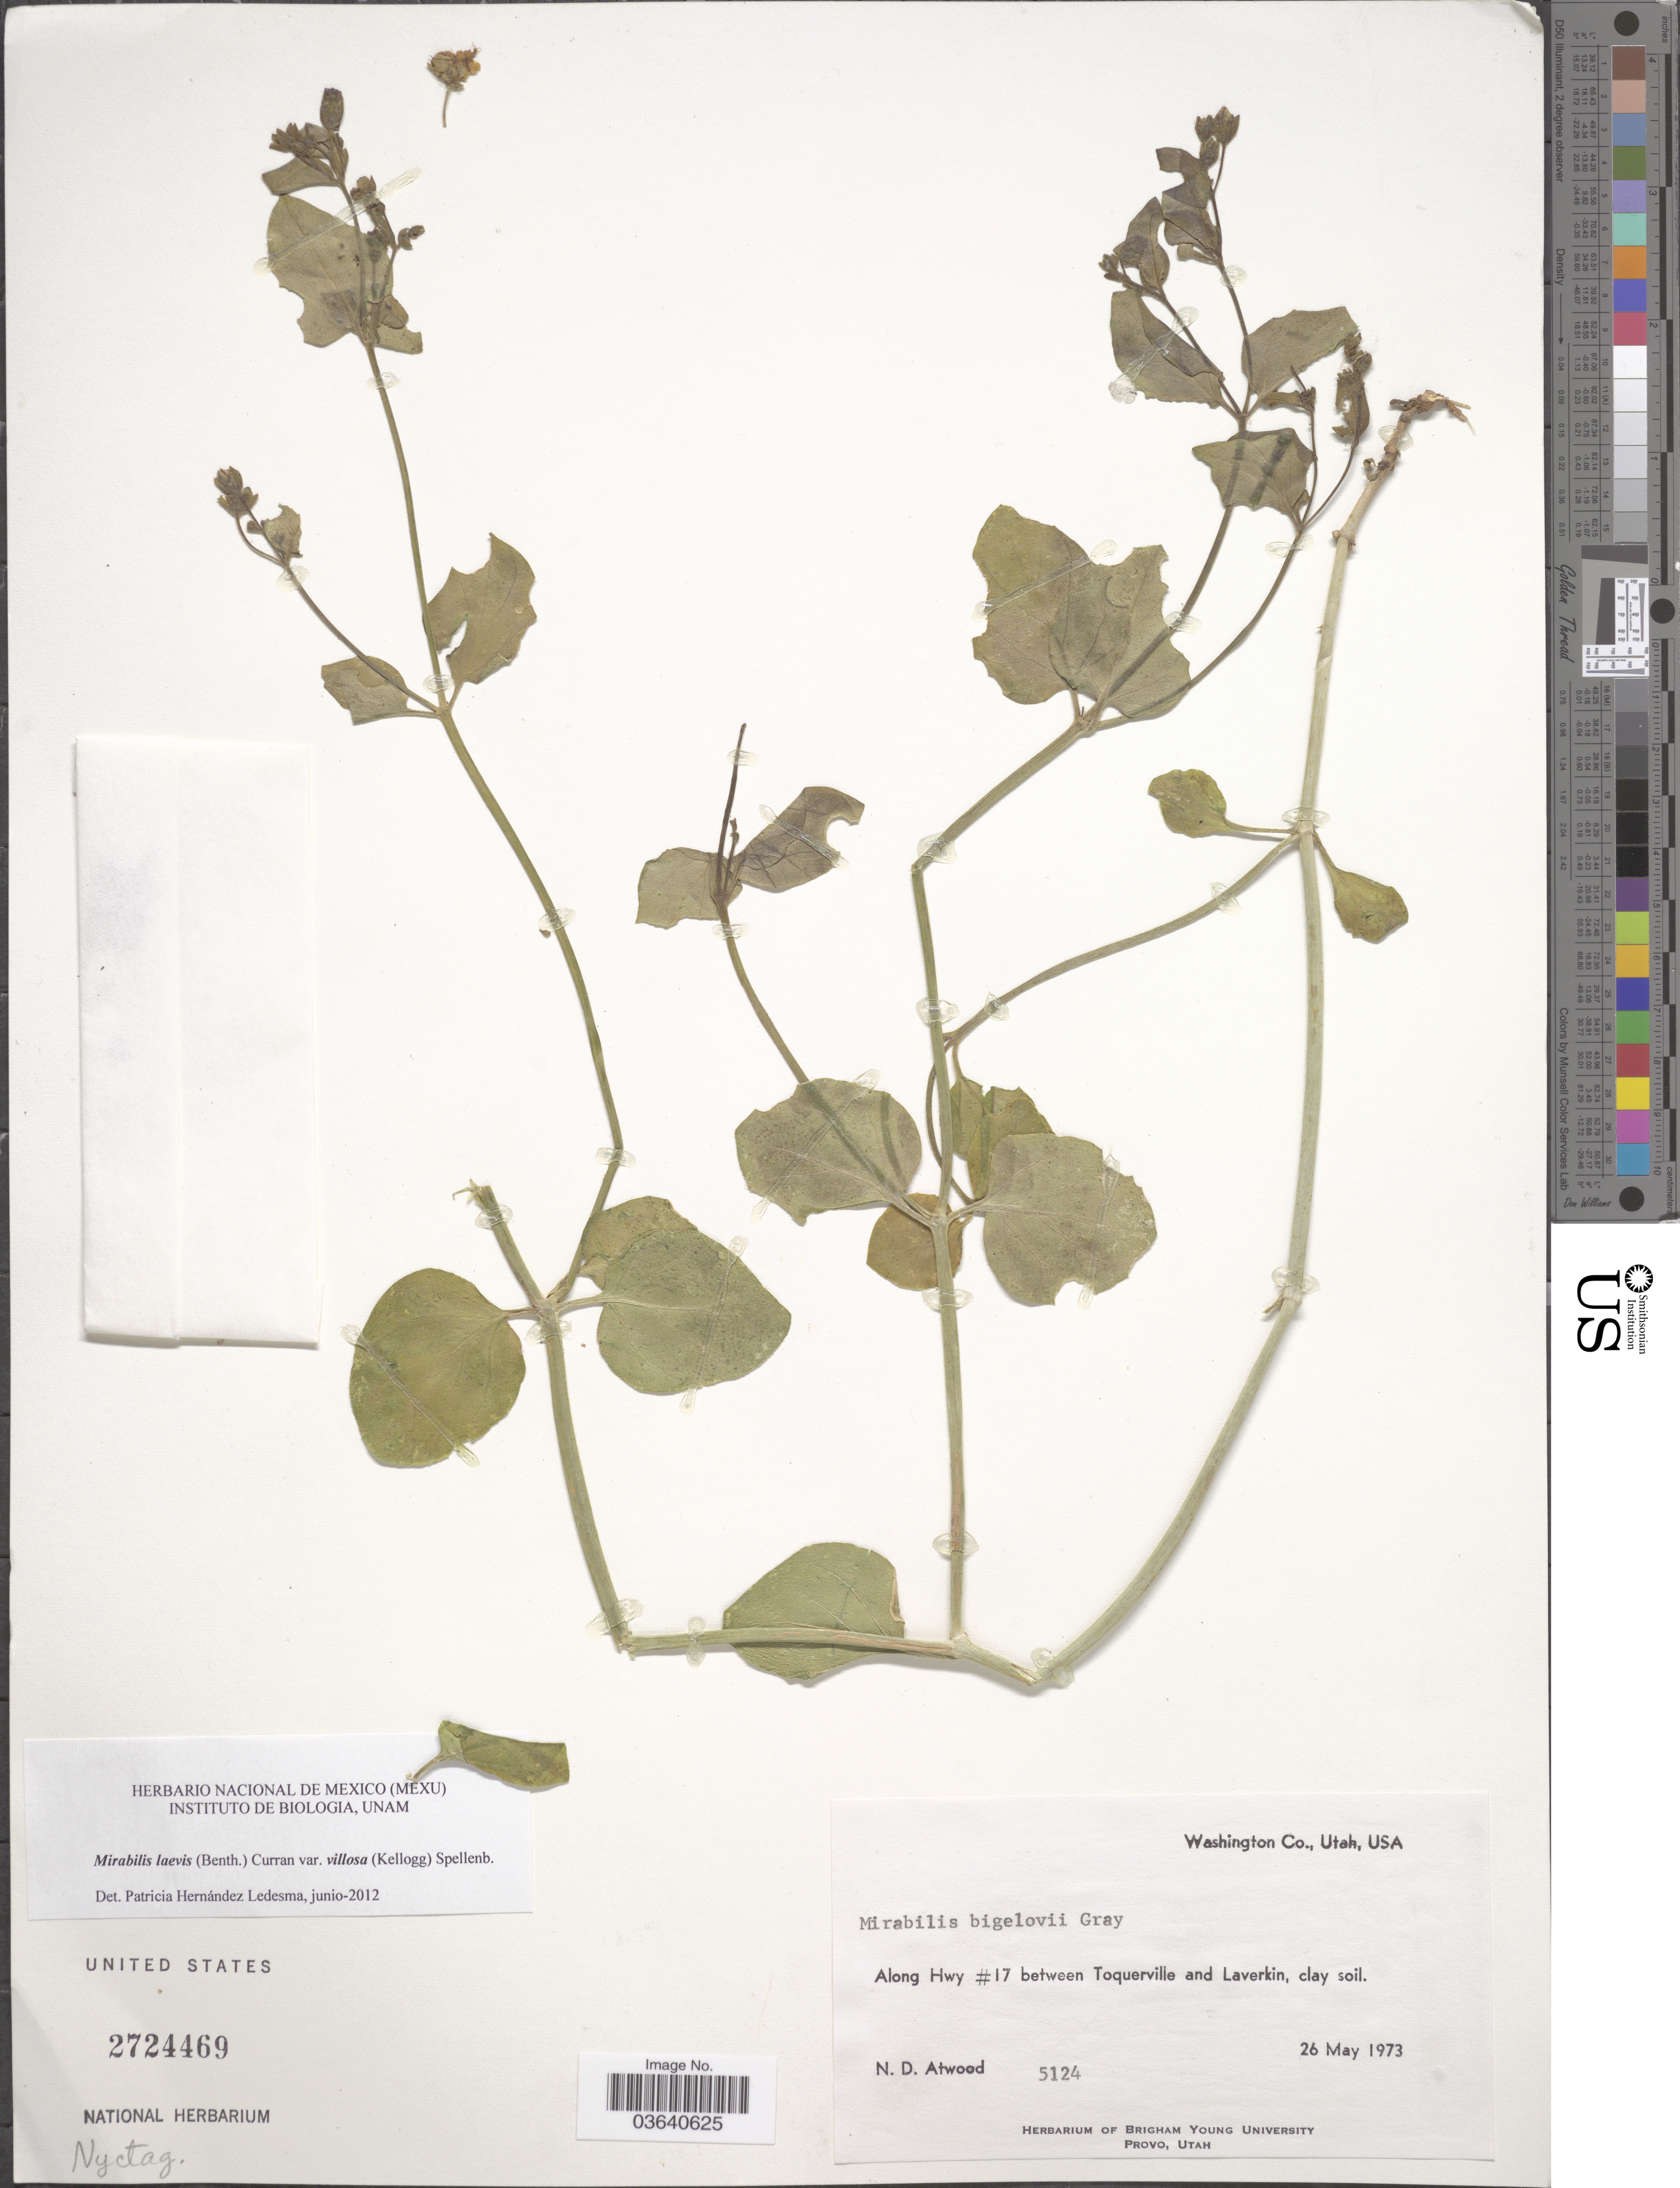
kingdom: Plantae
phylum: Tracheophyta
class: Magnoliopsida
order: Caryophyllales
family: Nyctaginaceae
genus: Mirabilis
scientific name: Mirabilis laevis var. villosa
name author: (Kellogg) Spellenb.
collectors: N. Atwood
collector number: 5124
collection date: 1973-05-26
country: United States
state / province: Utah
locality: Washington Co. Along Hwy #17 between Toquerville and Laverkin, clay soil.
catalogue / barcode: US 2724469